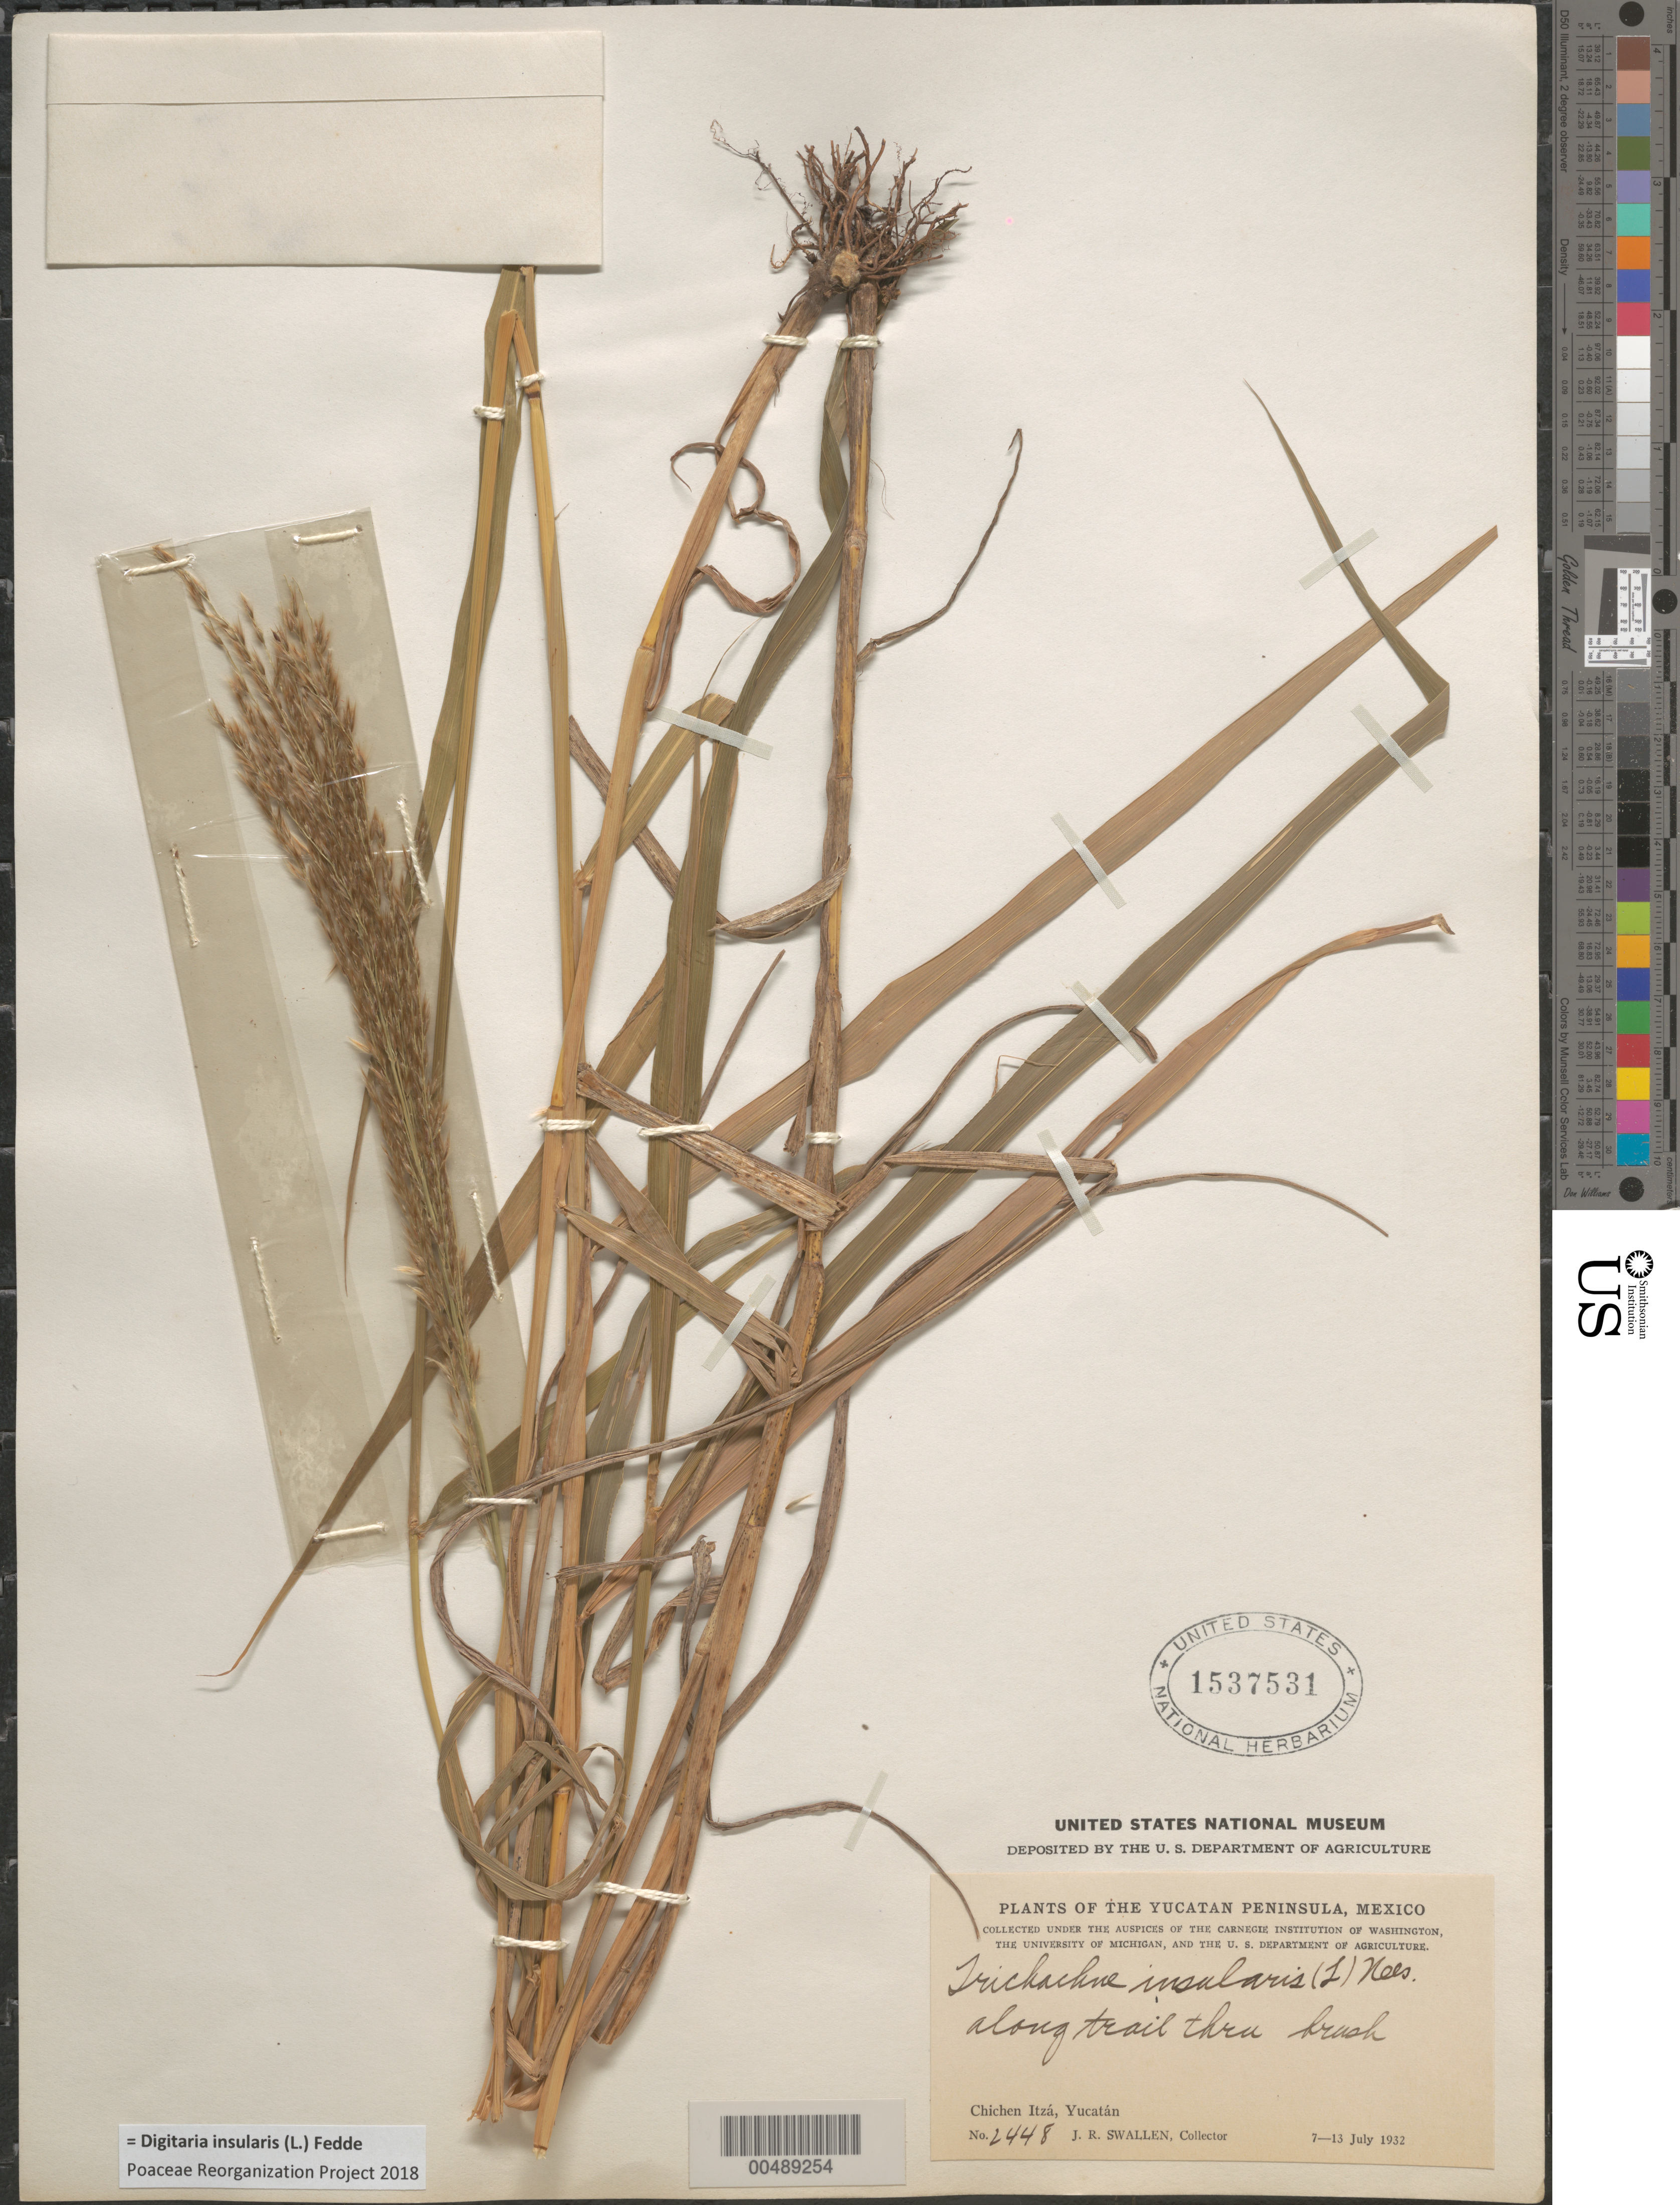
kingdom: Plantae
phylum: Tracheophyta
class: Liliopsida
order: Poales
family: Poaceae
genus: Digitaria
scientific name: Digitaria insularis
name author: (L.) Fedde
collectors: J. R. Swallen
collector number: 2448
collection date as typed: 7 Jul 1932 to 13 Jul 1932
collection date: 1932-07-07/1932-07-13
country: Mexico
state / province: Yucatan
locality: Chichen Itzá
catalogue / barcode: US 1537531